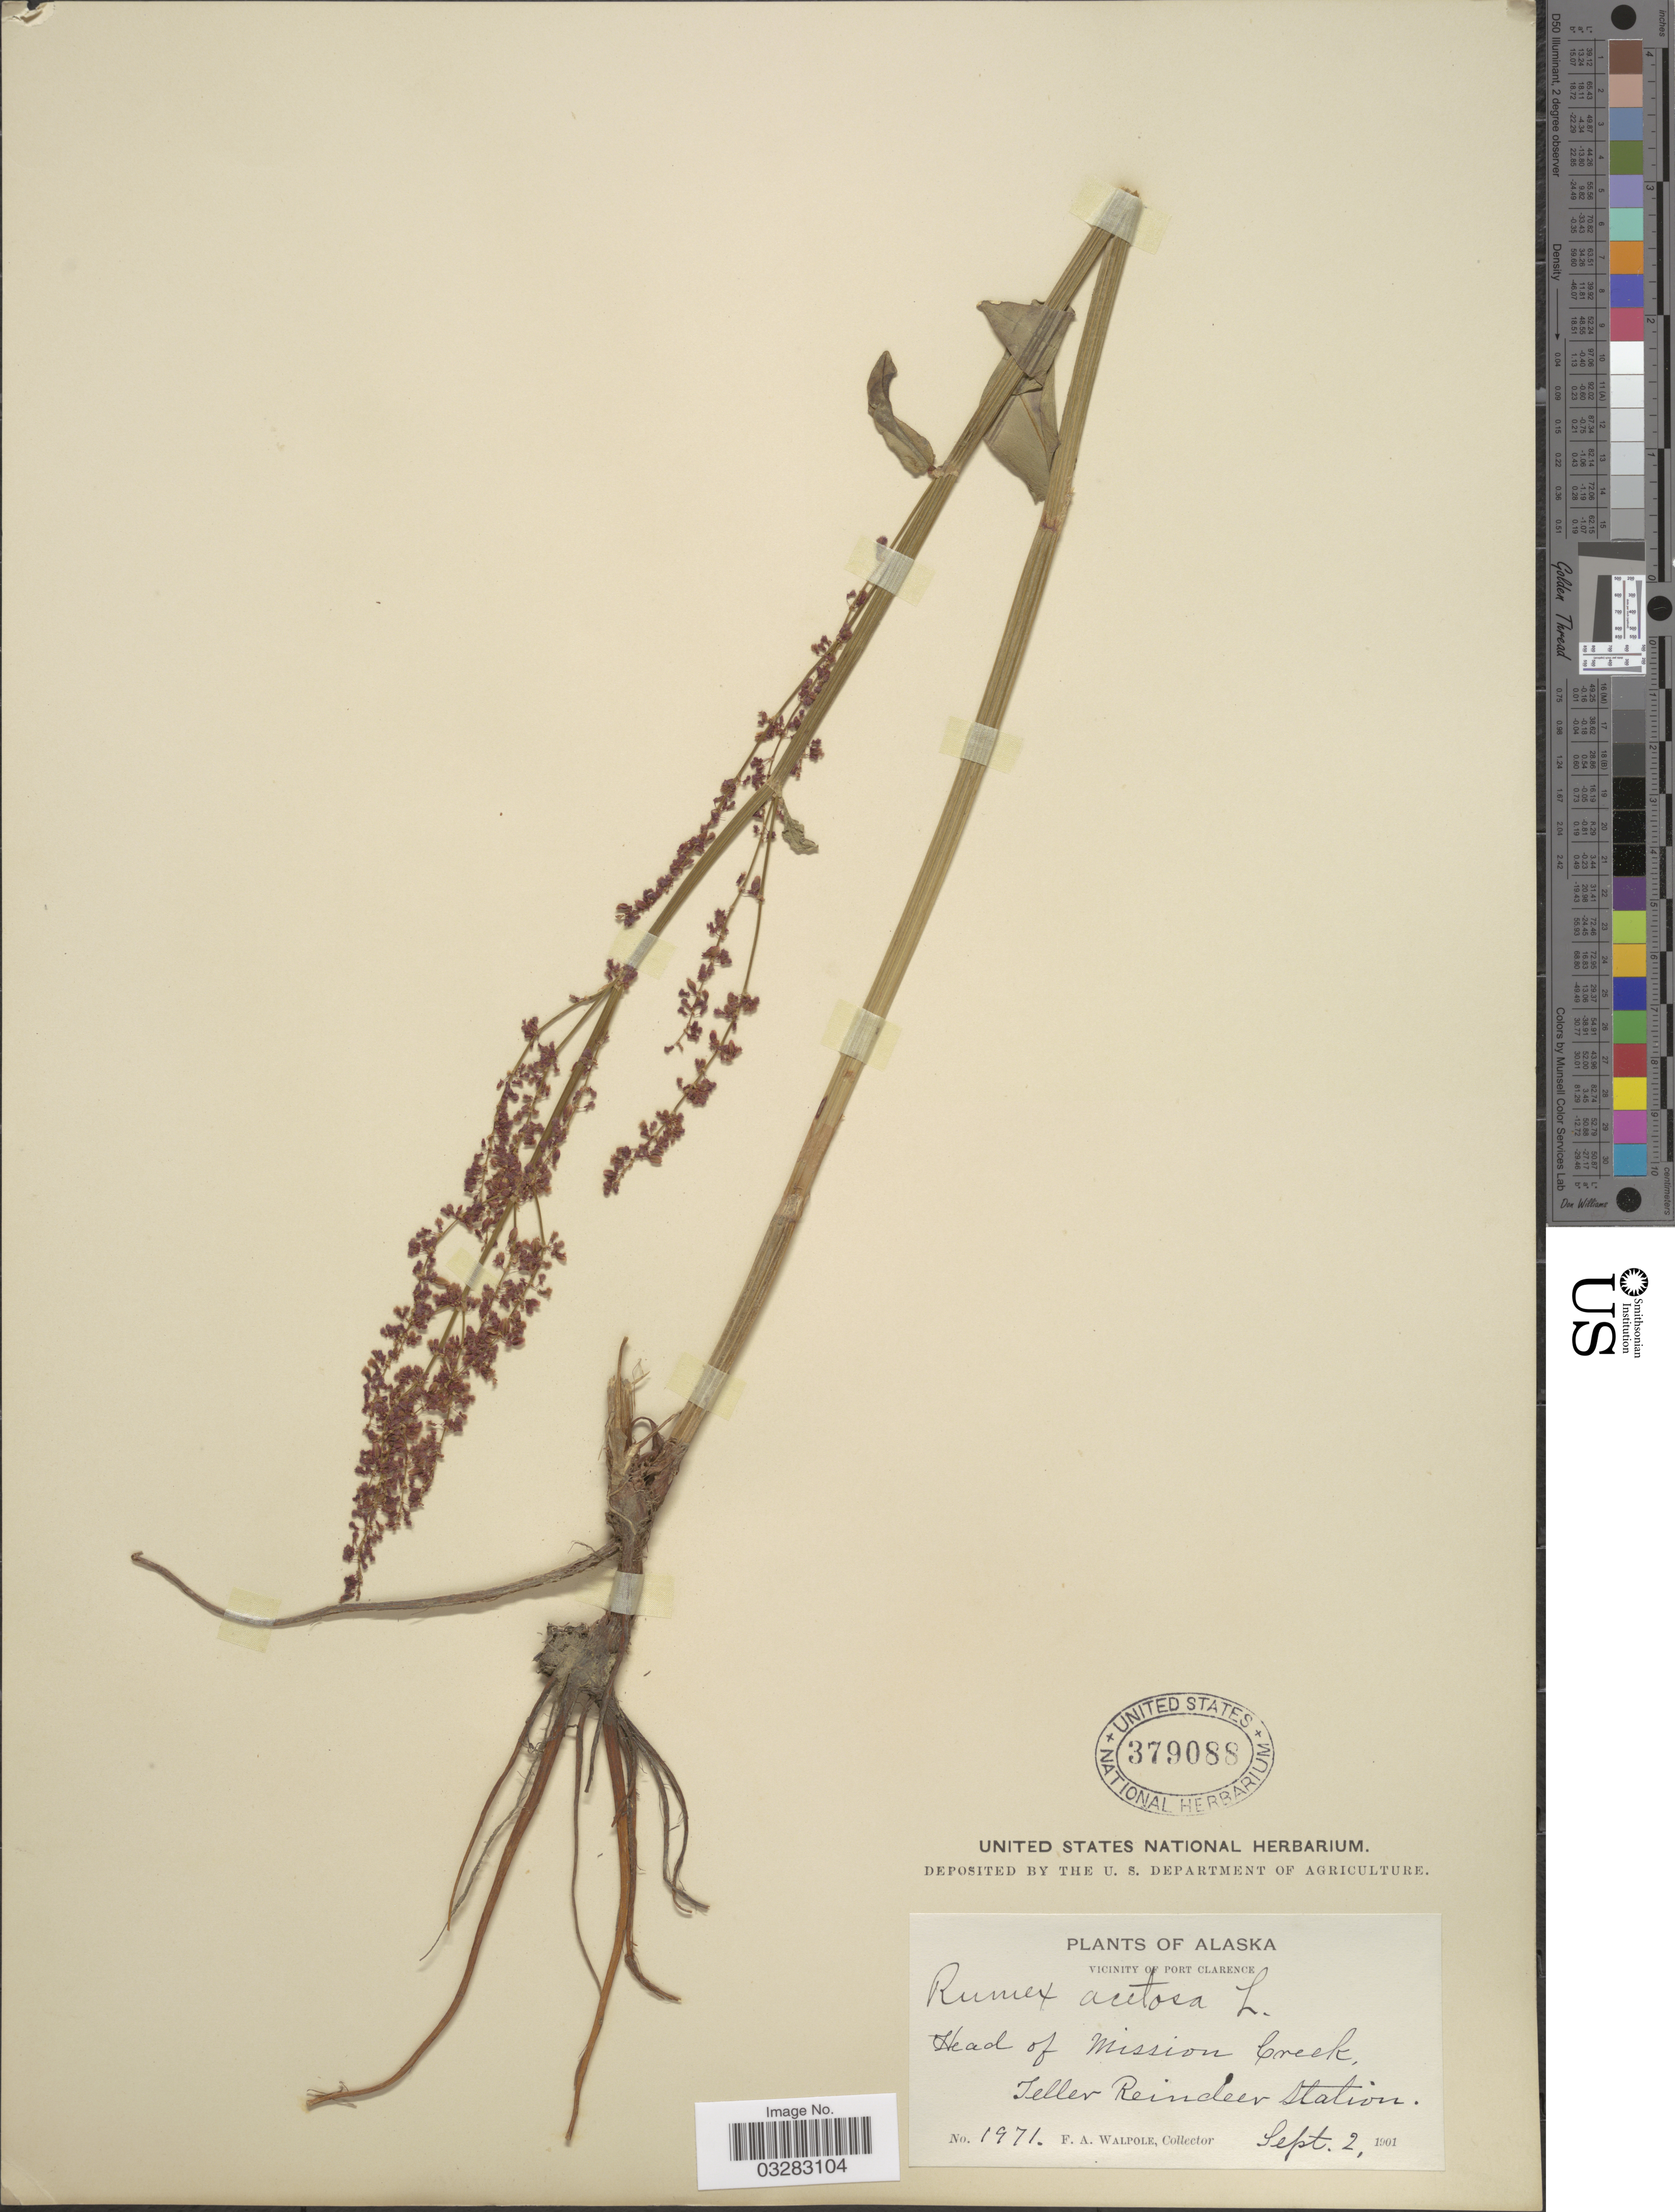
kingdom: Plantae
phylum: Tracheophyta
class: Magnoliopsida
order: Caryophyllales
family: Polygonaceae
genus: Rumex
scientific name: Rumex acetosa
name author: L.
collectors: F. Walpole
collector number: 1971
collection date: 1901-09-02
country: United States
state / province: Alaska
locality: Vicinity of Port Clarence. Head of Mission Creek, Teller Reindeer Station.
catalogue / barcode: US 379088